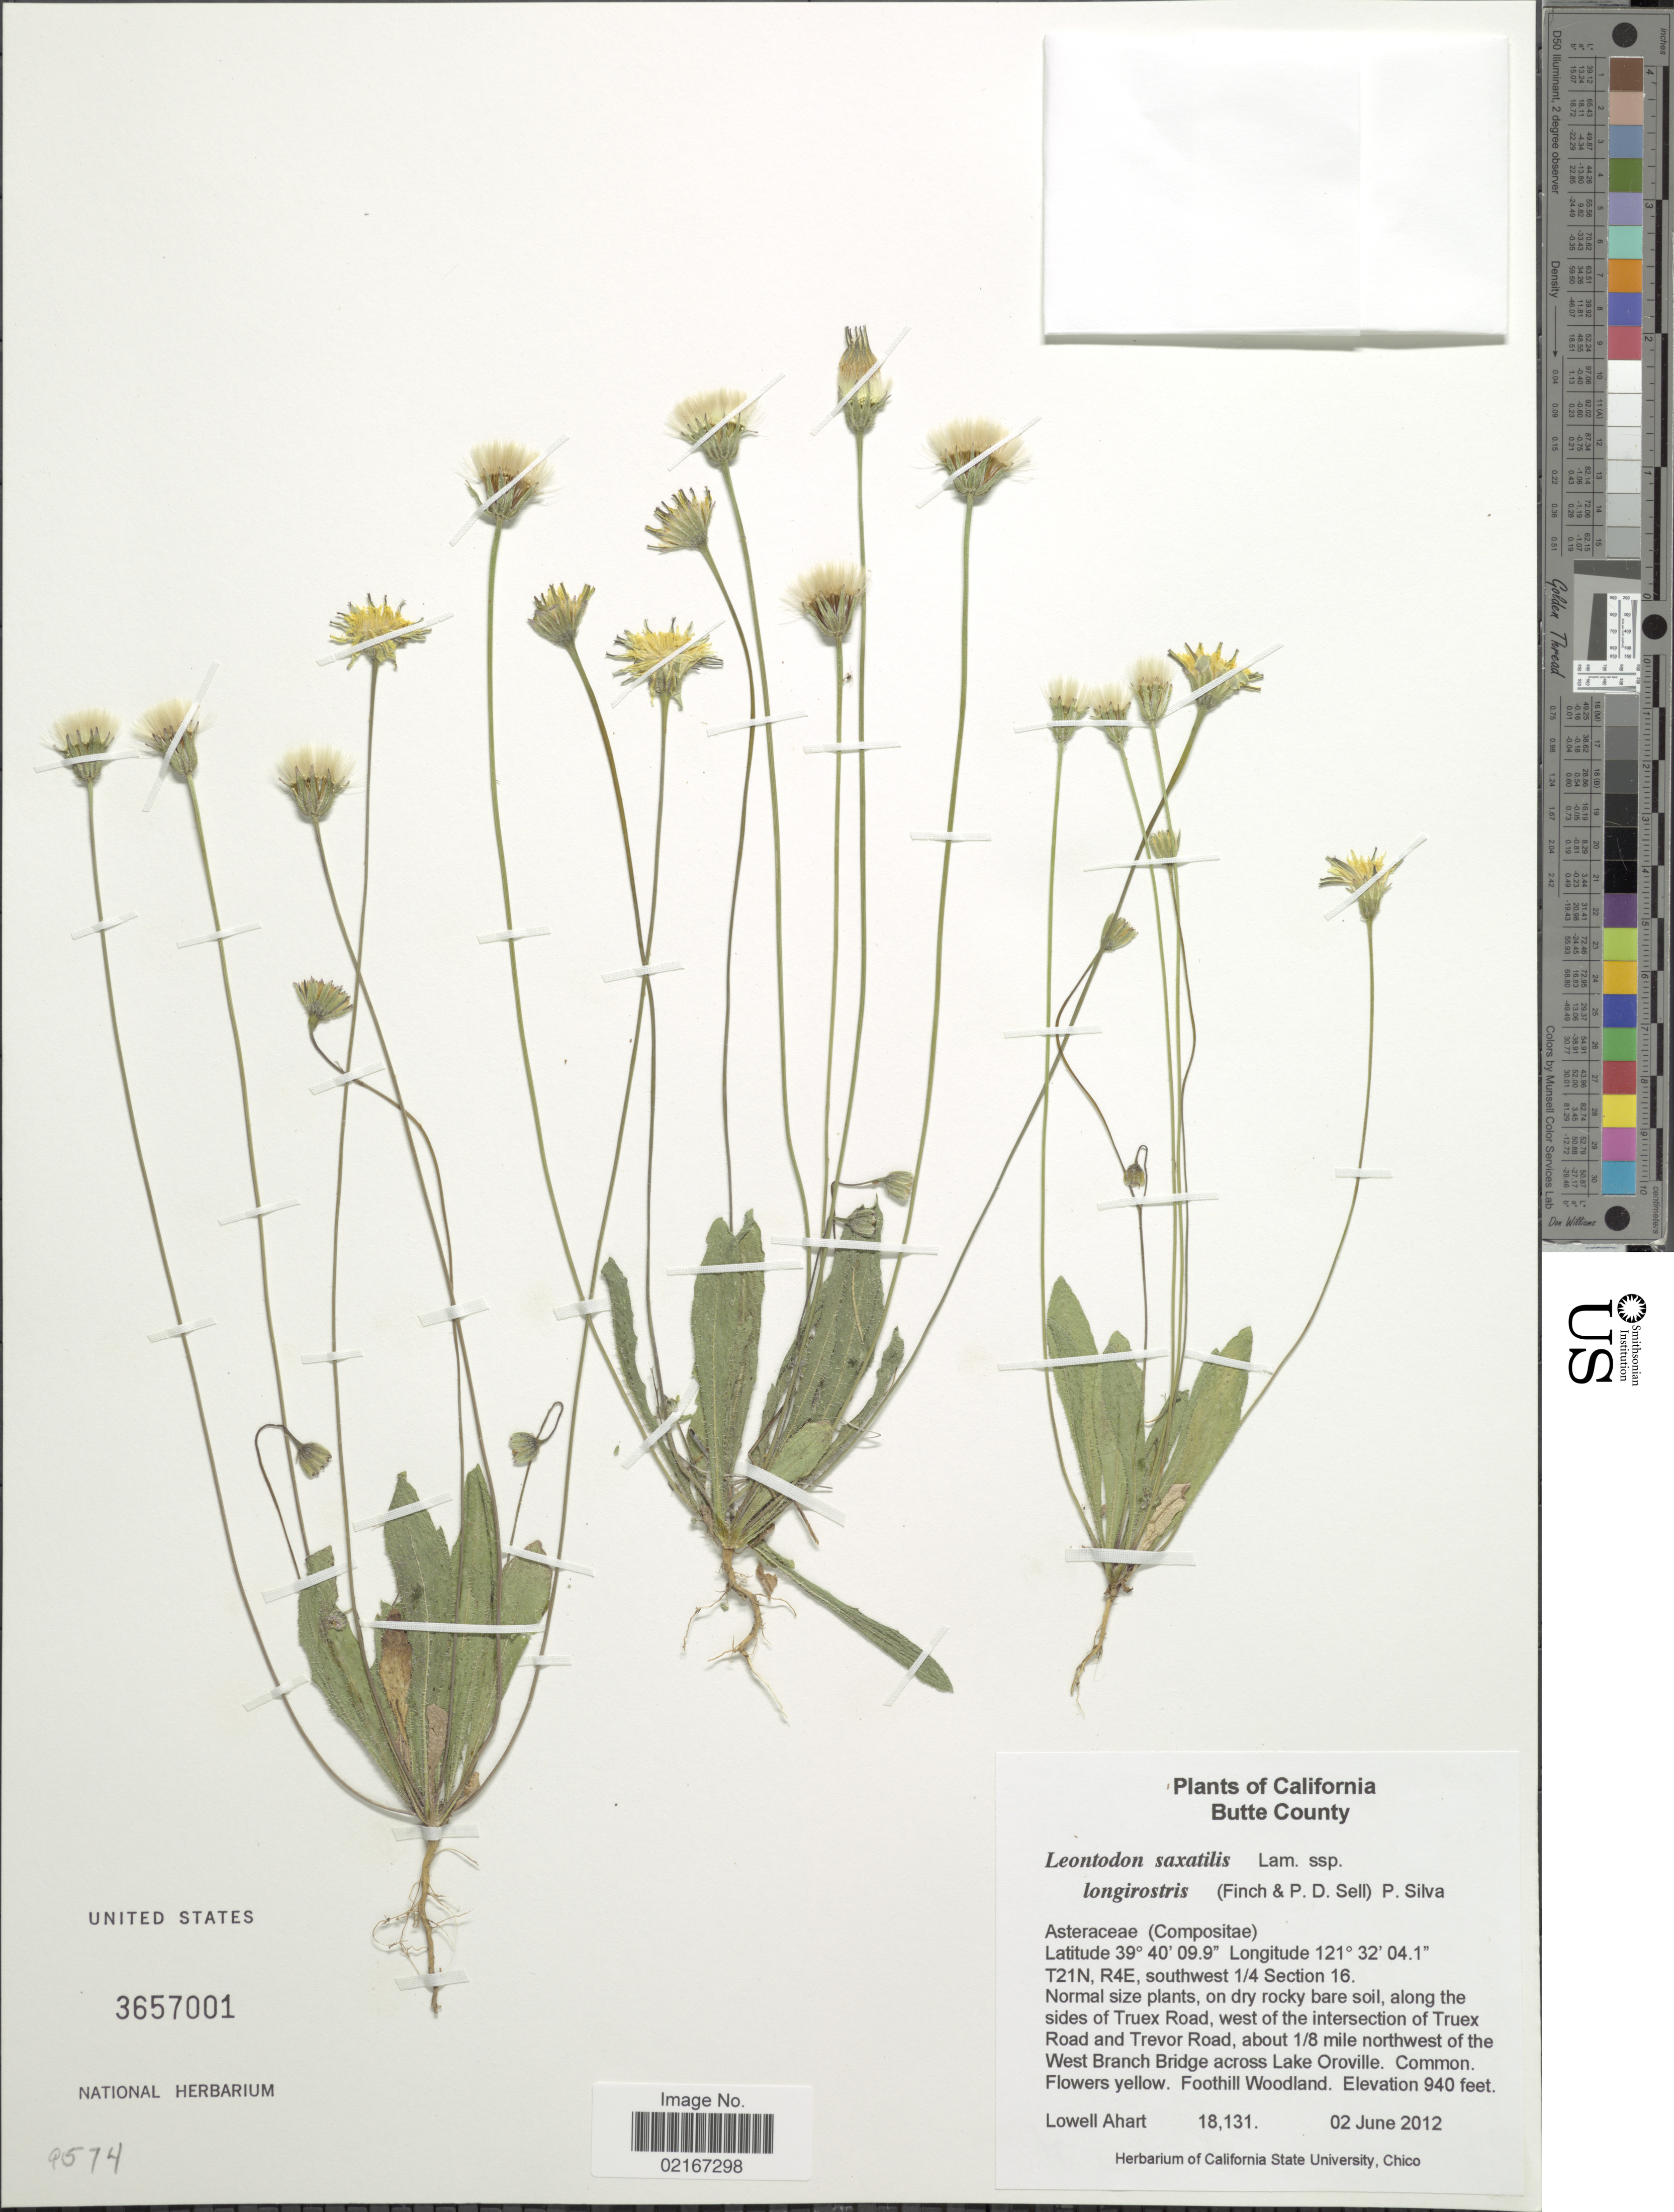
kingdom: Plantae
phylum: Tracheophyta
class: Magnoliopsida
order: Asterales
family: Asteraceae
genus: Leontodon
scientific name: Leontodon saxatilis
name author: Lam.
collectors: L. Ahart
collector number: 18131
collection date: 2012-06-02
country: United States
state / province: California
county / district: Butte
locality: Butte County, T21N, R4E, southwest 1/4 Section 16, along the sides of Truex Road, west of the intersection of Truex Road and Trevor Road, about 1/8 mile northwest of the West Branch Bridge across Lake Oroville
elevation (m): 287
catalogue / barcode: US 3657001